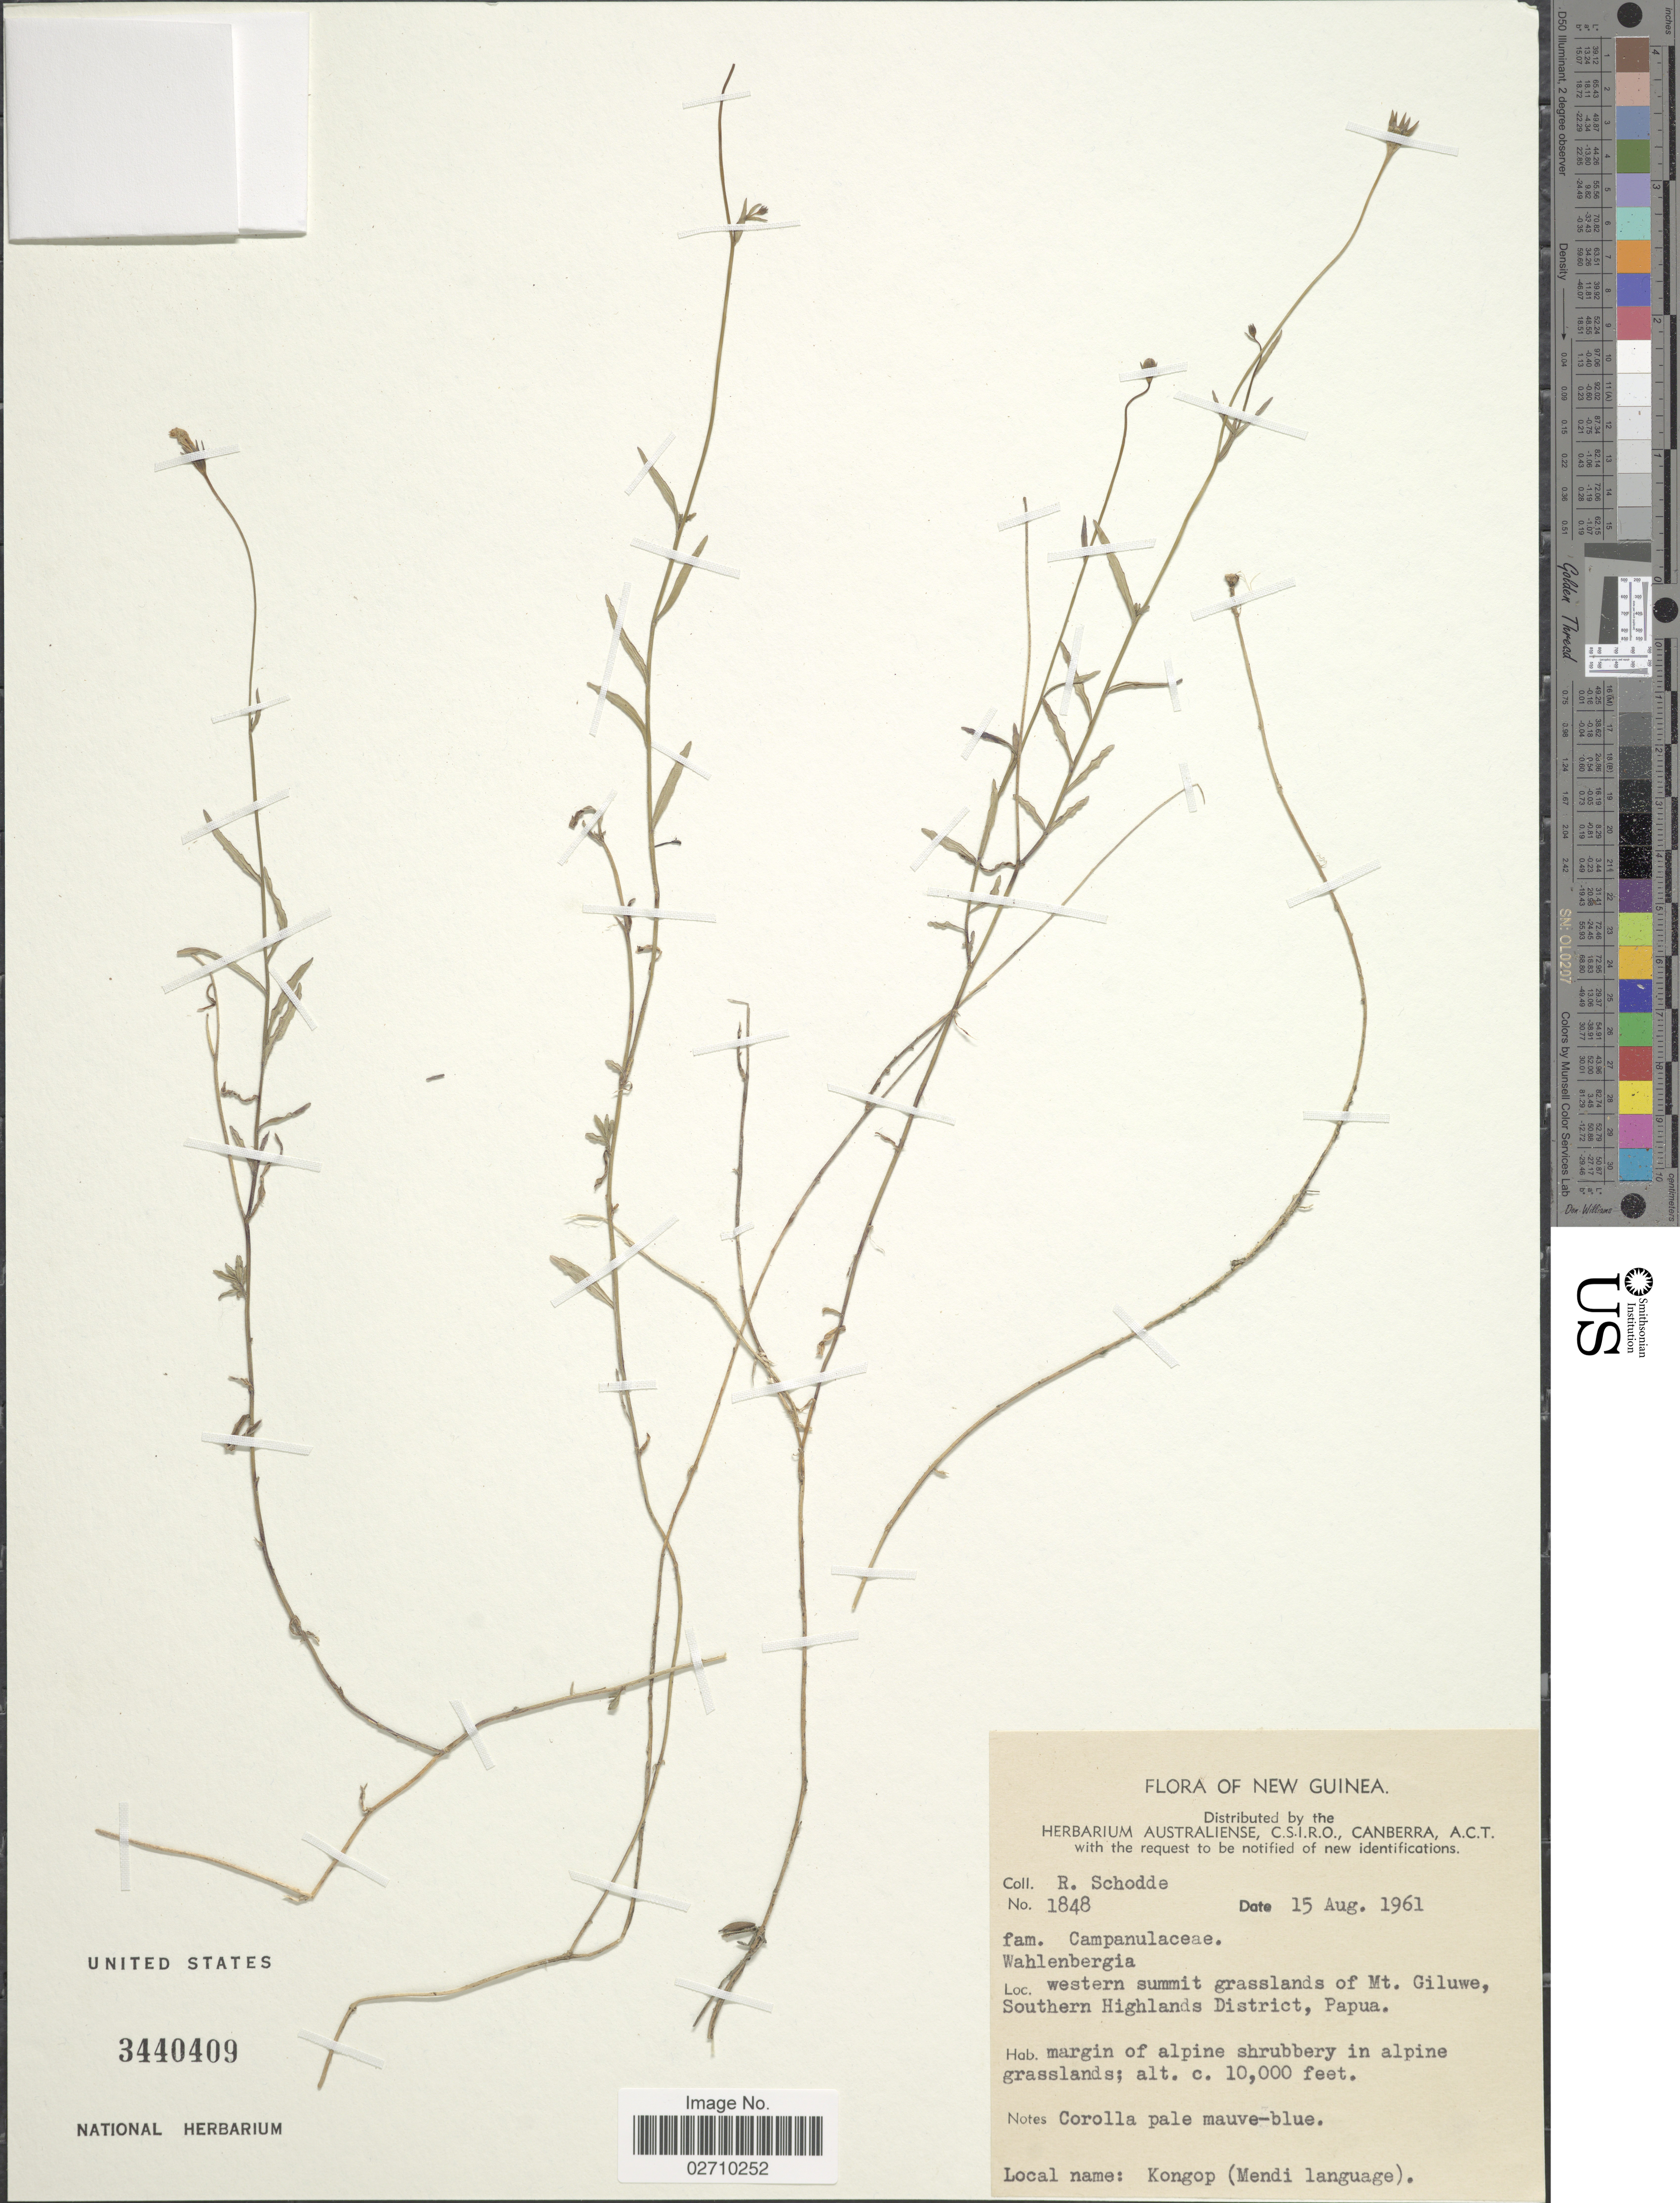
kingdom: Plantae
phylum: Tracheophyta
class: Magnoliopsida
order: Asterales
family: Campanulaceae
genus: Wahlenbergia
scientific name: Wahlenbergia sp.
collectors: R. Schodde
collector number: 1848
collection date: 1961-08-15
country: Papua New Guinea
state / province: Southern Highlands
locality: New Guinea. Western summit of grasslands of Mt. Giluwe, Southern Highlands District, Papua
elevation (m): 3048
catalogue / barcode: US 3440409